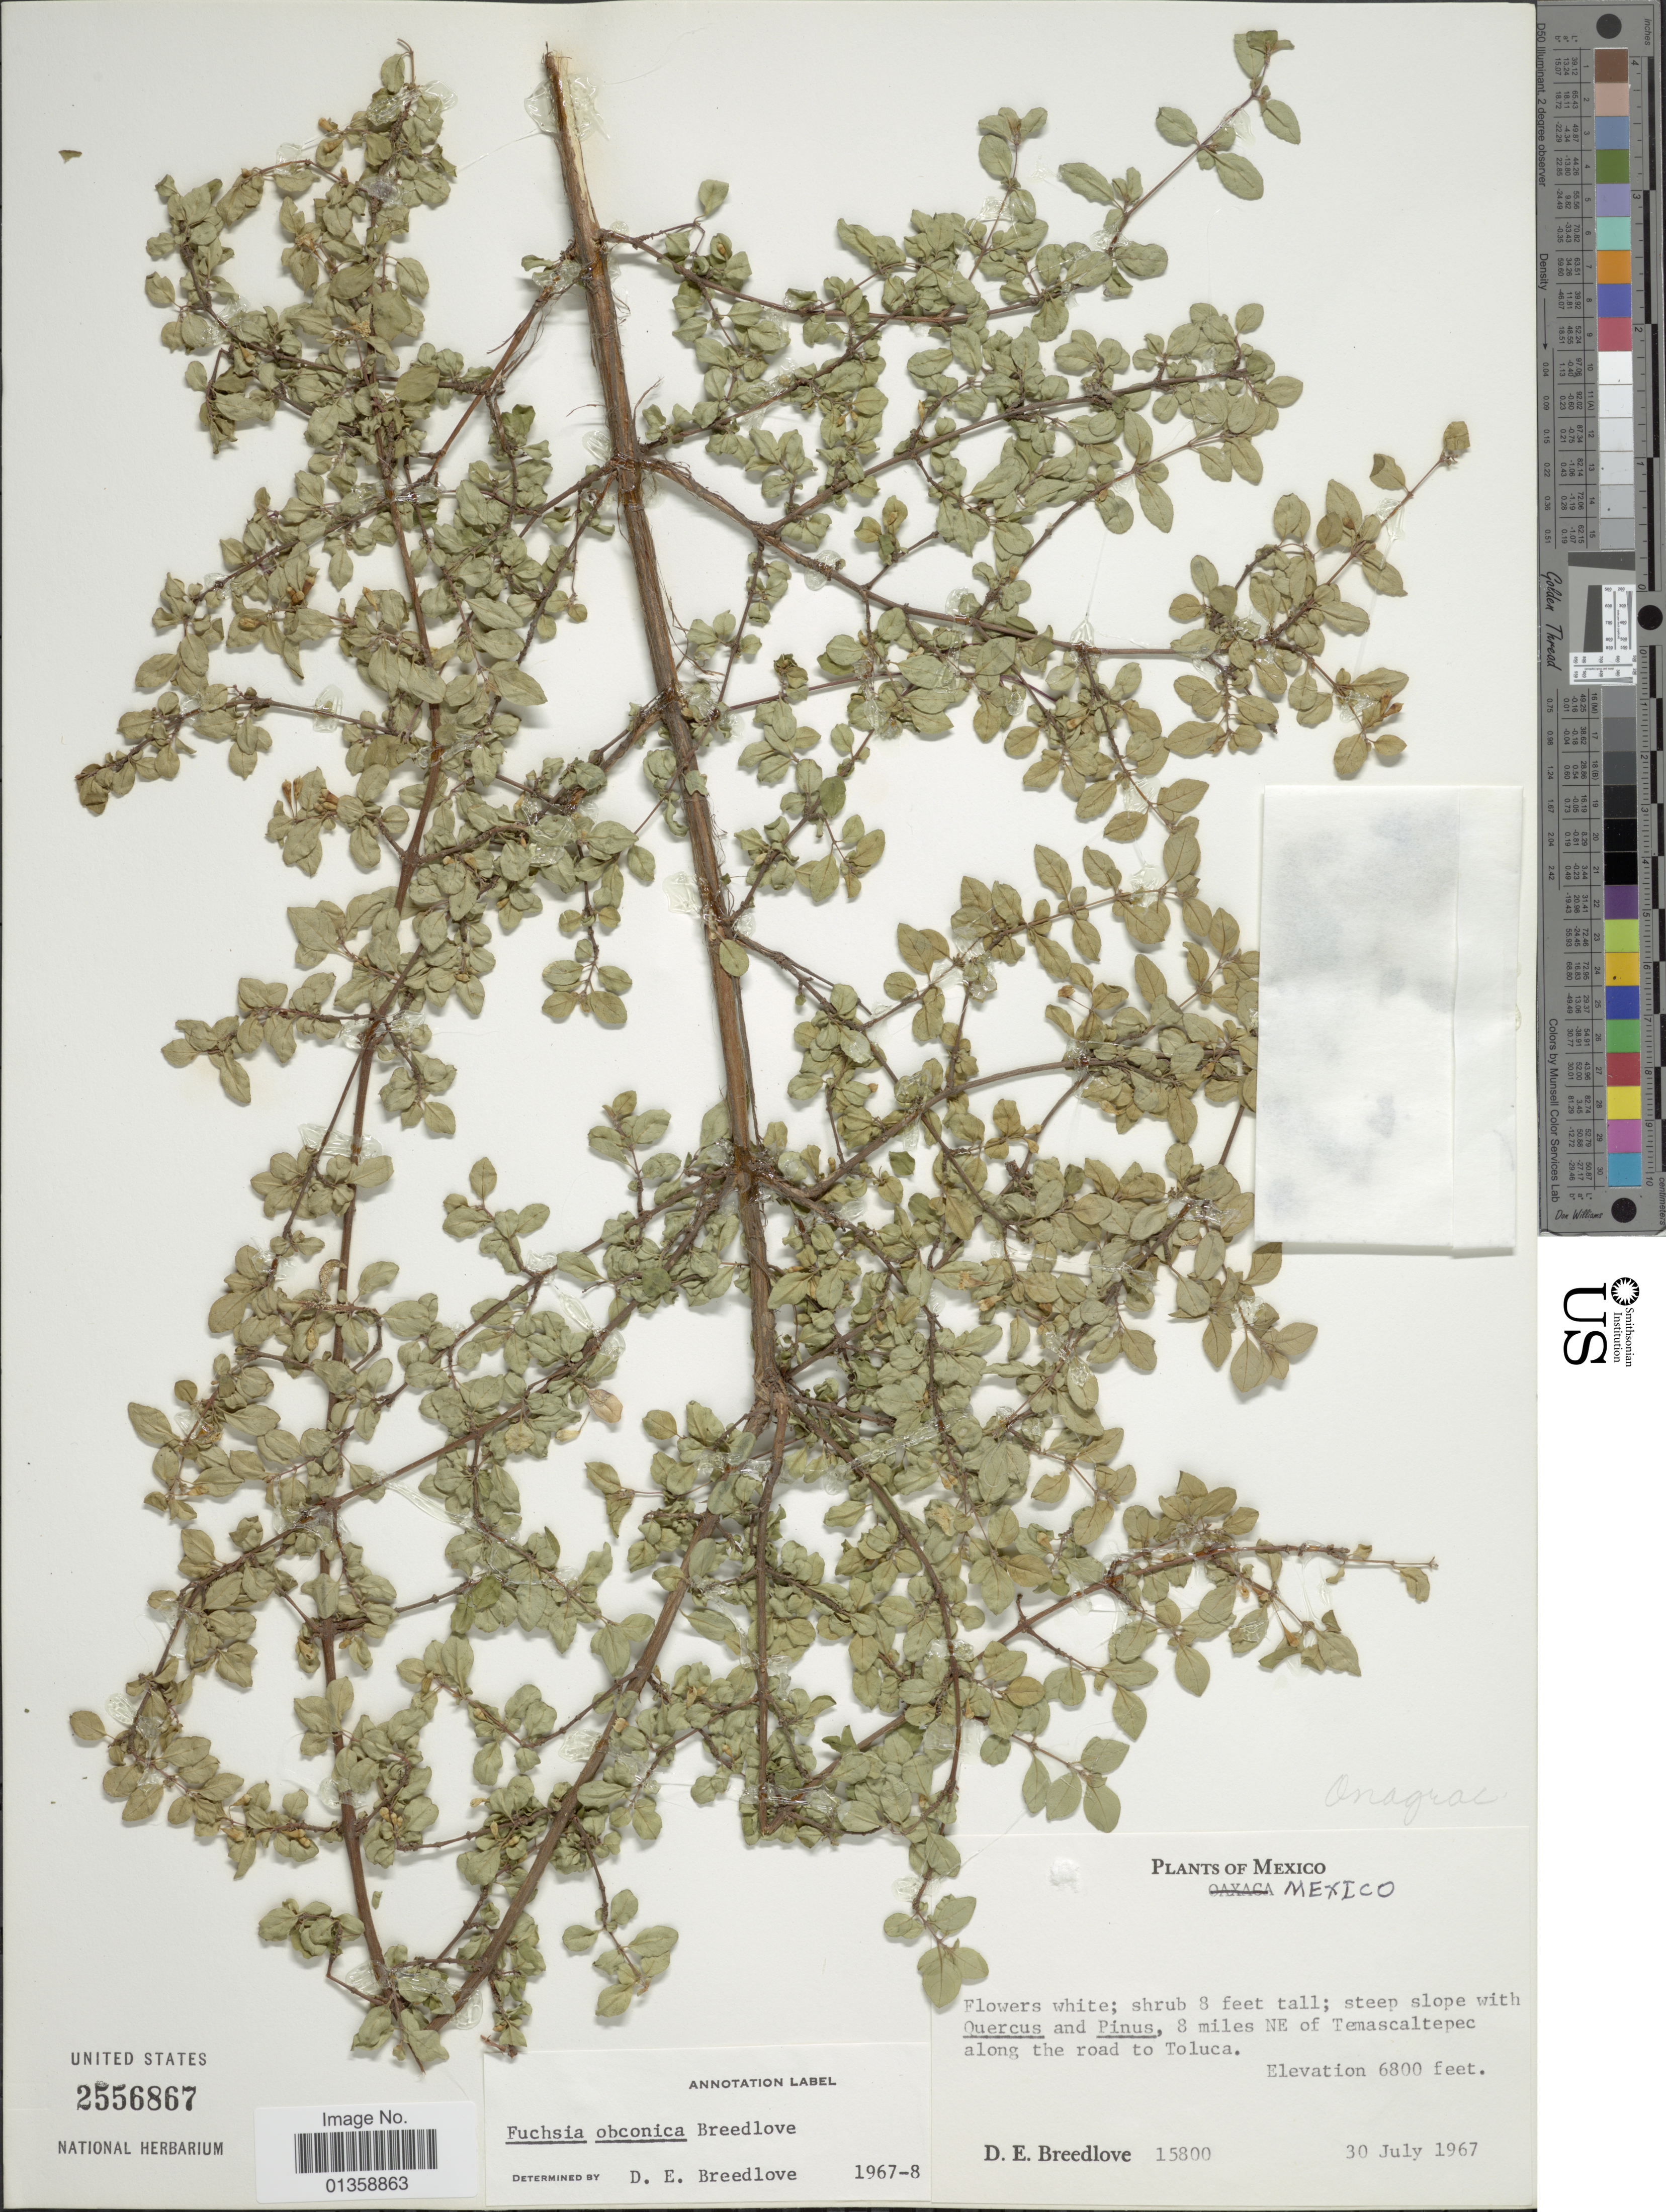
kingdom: Plantae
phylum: Tracheophyta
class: Magnoliopsida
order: Myrtales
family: Onagraceae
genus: Fuchsia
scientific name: Fuchsia obconica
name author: Breedlove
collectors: D. E. Breedlove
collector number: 15800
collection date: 1967-07-30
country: Mexico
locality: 8 miles NE of Temascaltepec along the road to Toluca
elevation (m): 2073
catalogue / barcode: US 2556867